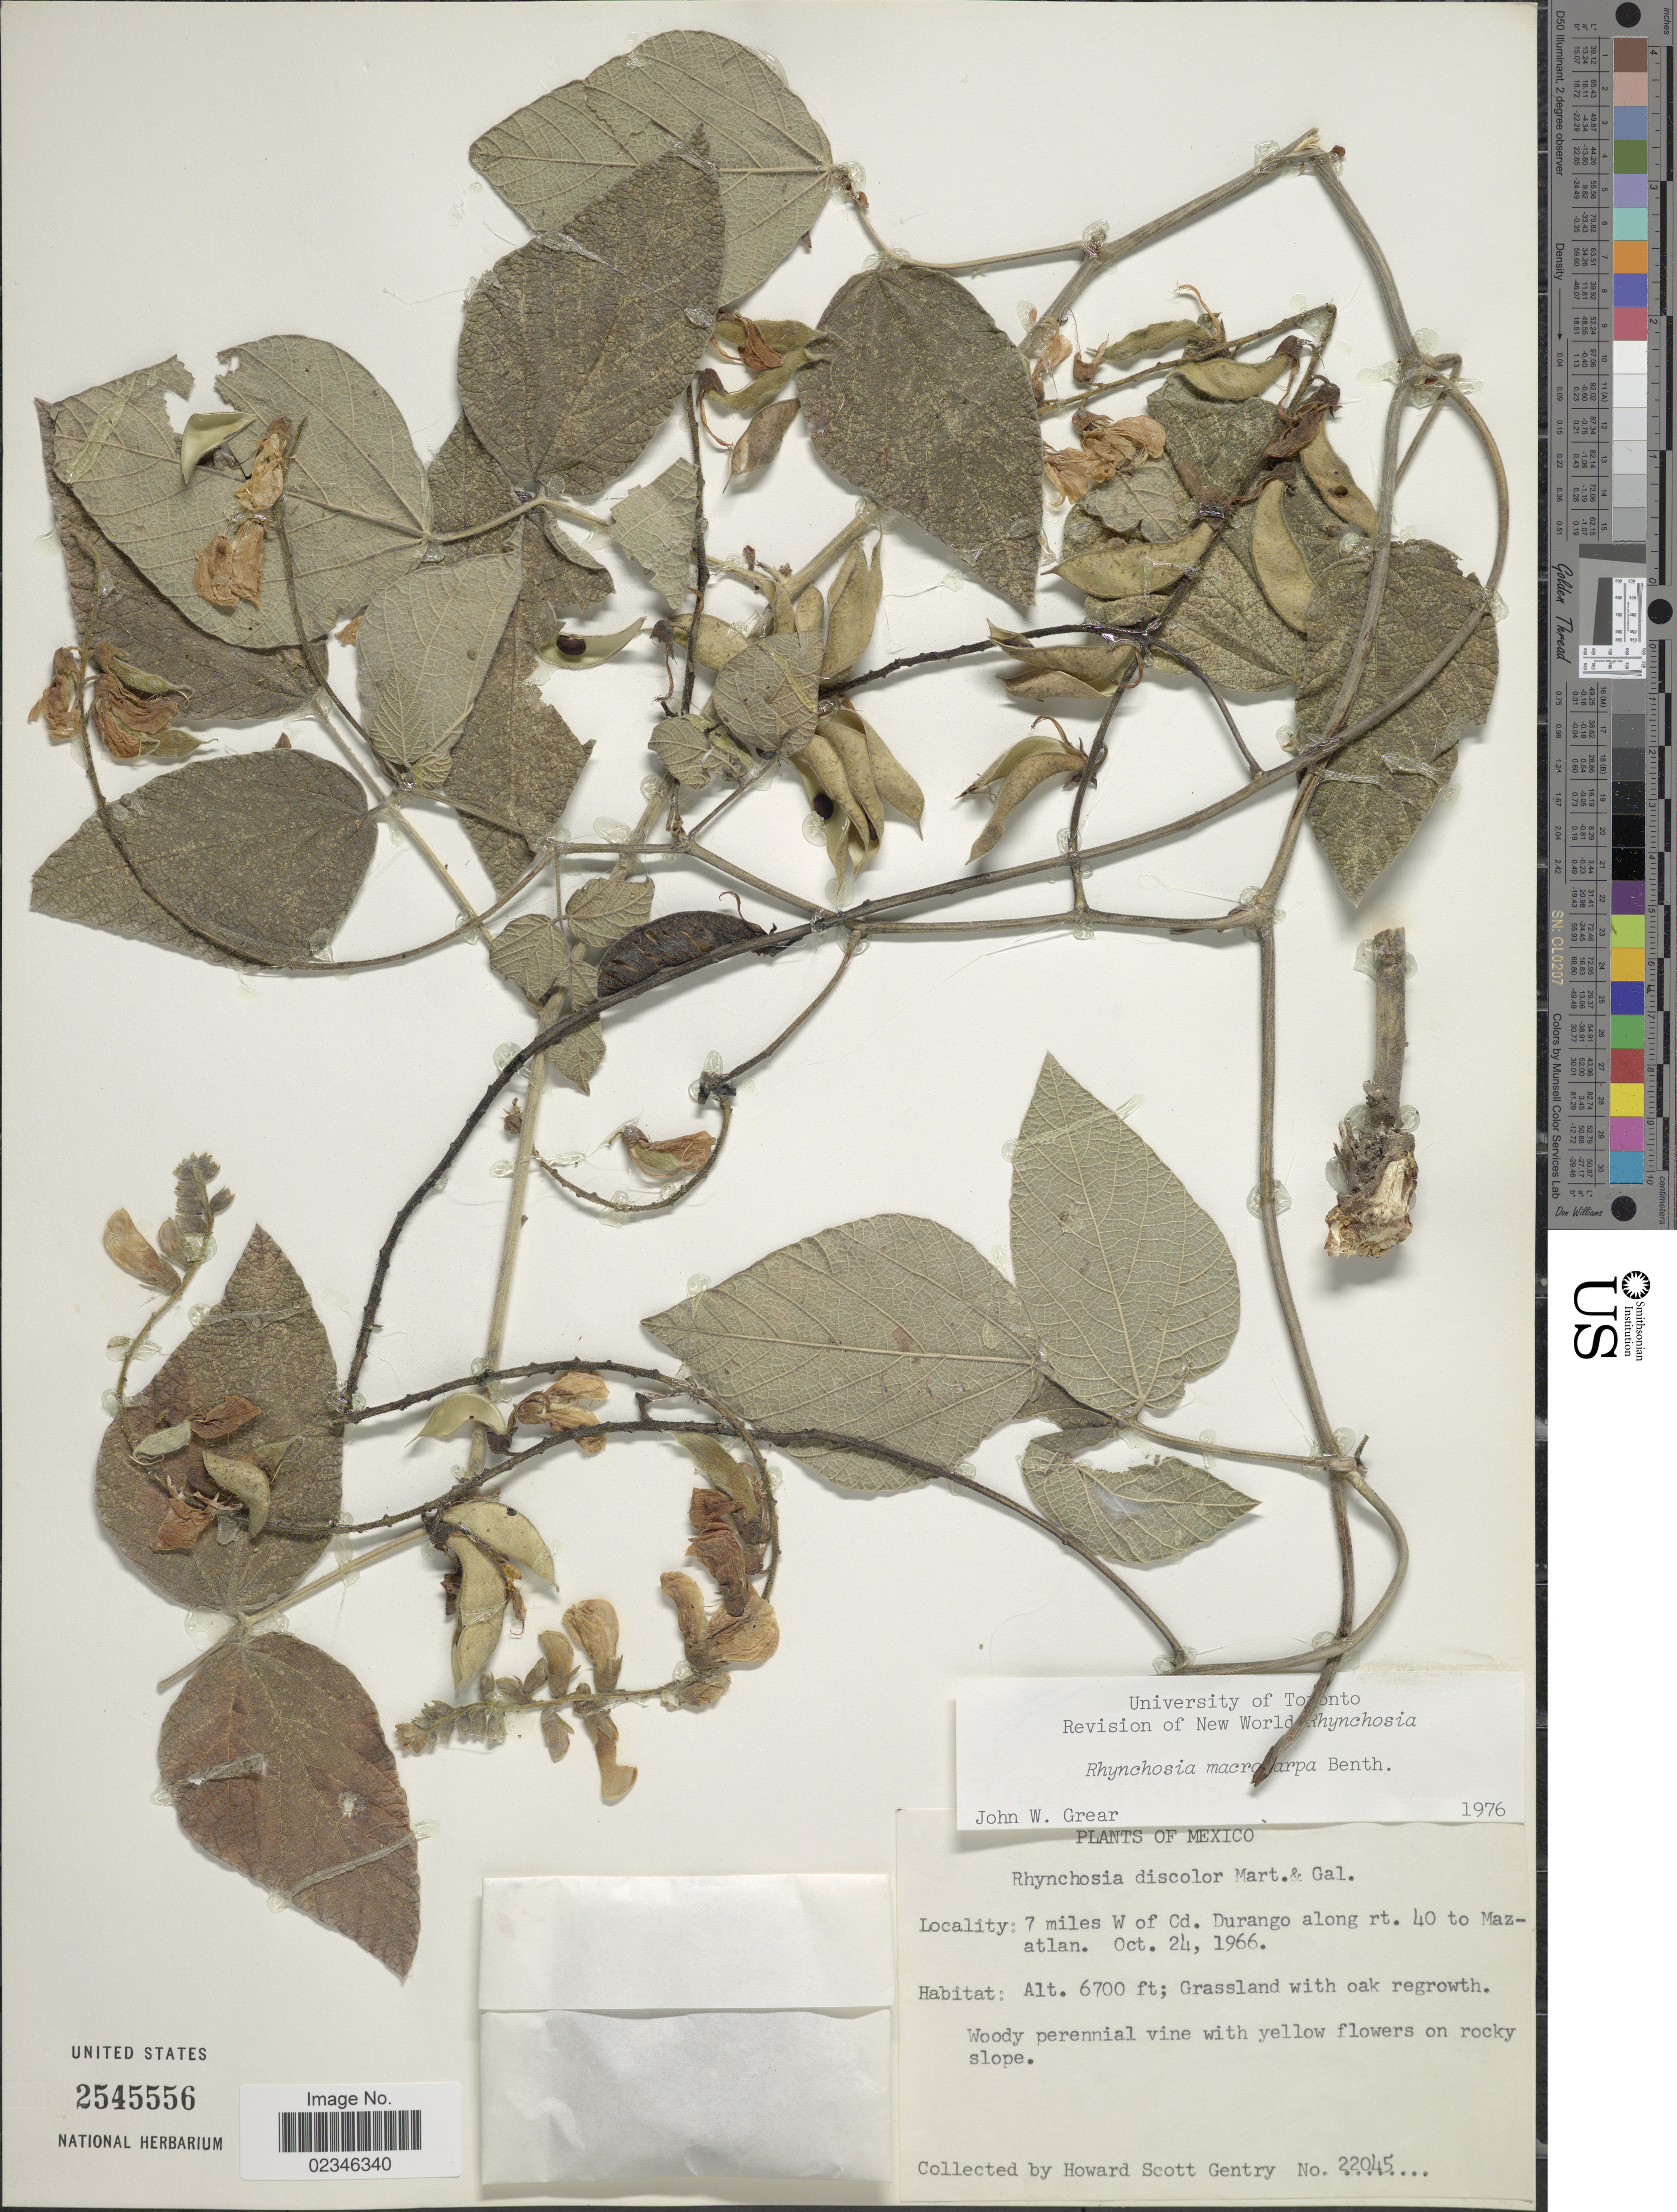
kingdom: Plantae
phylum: Tracheophyta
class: Magnoliopsida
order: Fabales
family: Fabaceae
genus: Rhynchosia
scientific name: Rhynchosia macrocarpa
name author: Benth.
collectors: H. S. Gentry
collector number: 22045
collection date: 1966-10-24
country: Mexico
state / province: Durango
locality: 7 miles W of Cd. Durango along rt. 40 to Mazatlan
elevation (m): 2042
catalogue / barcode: US 2545556